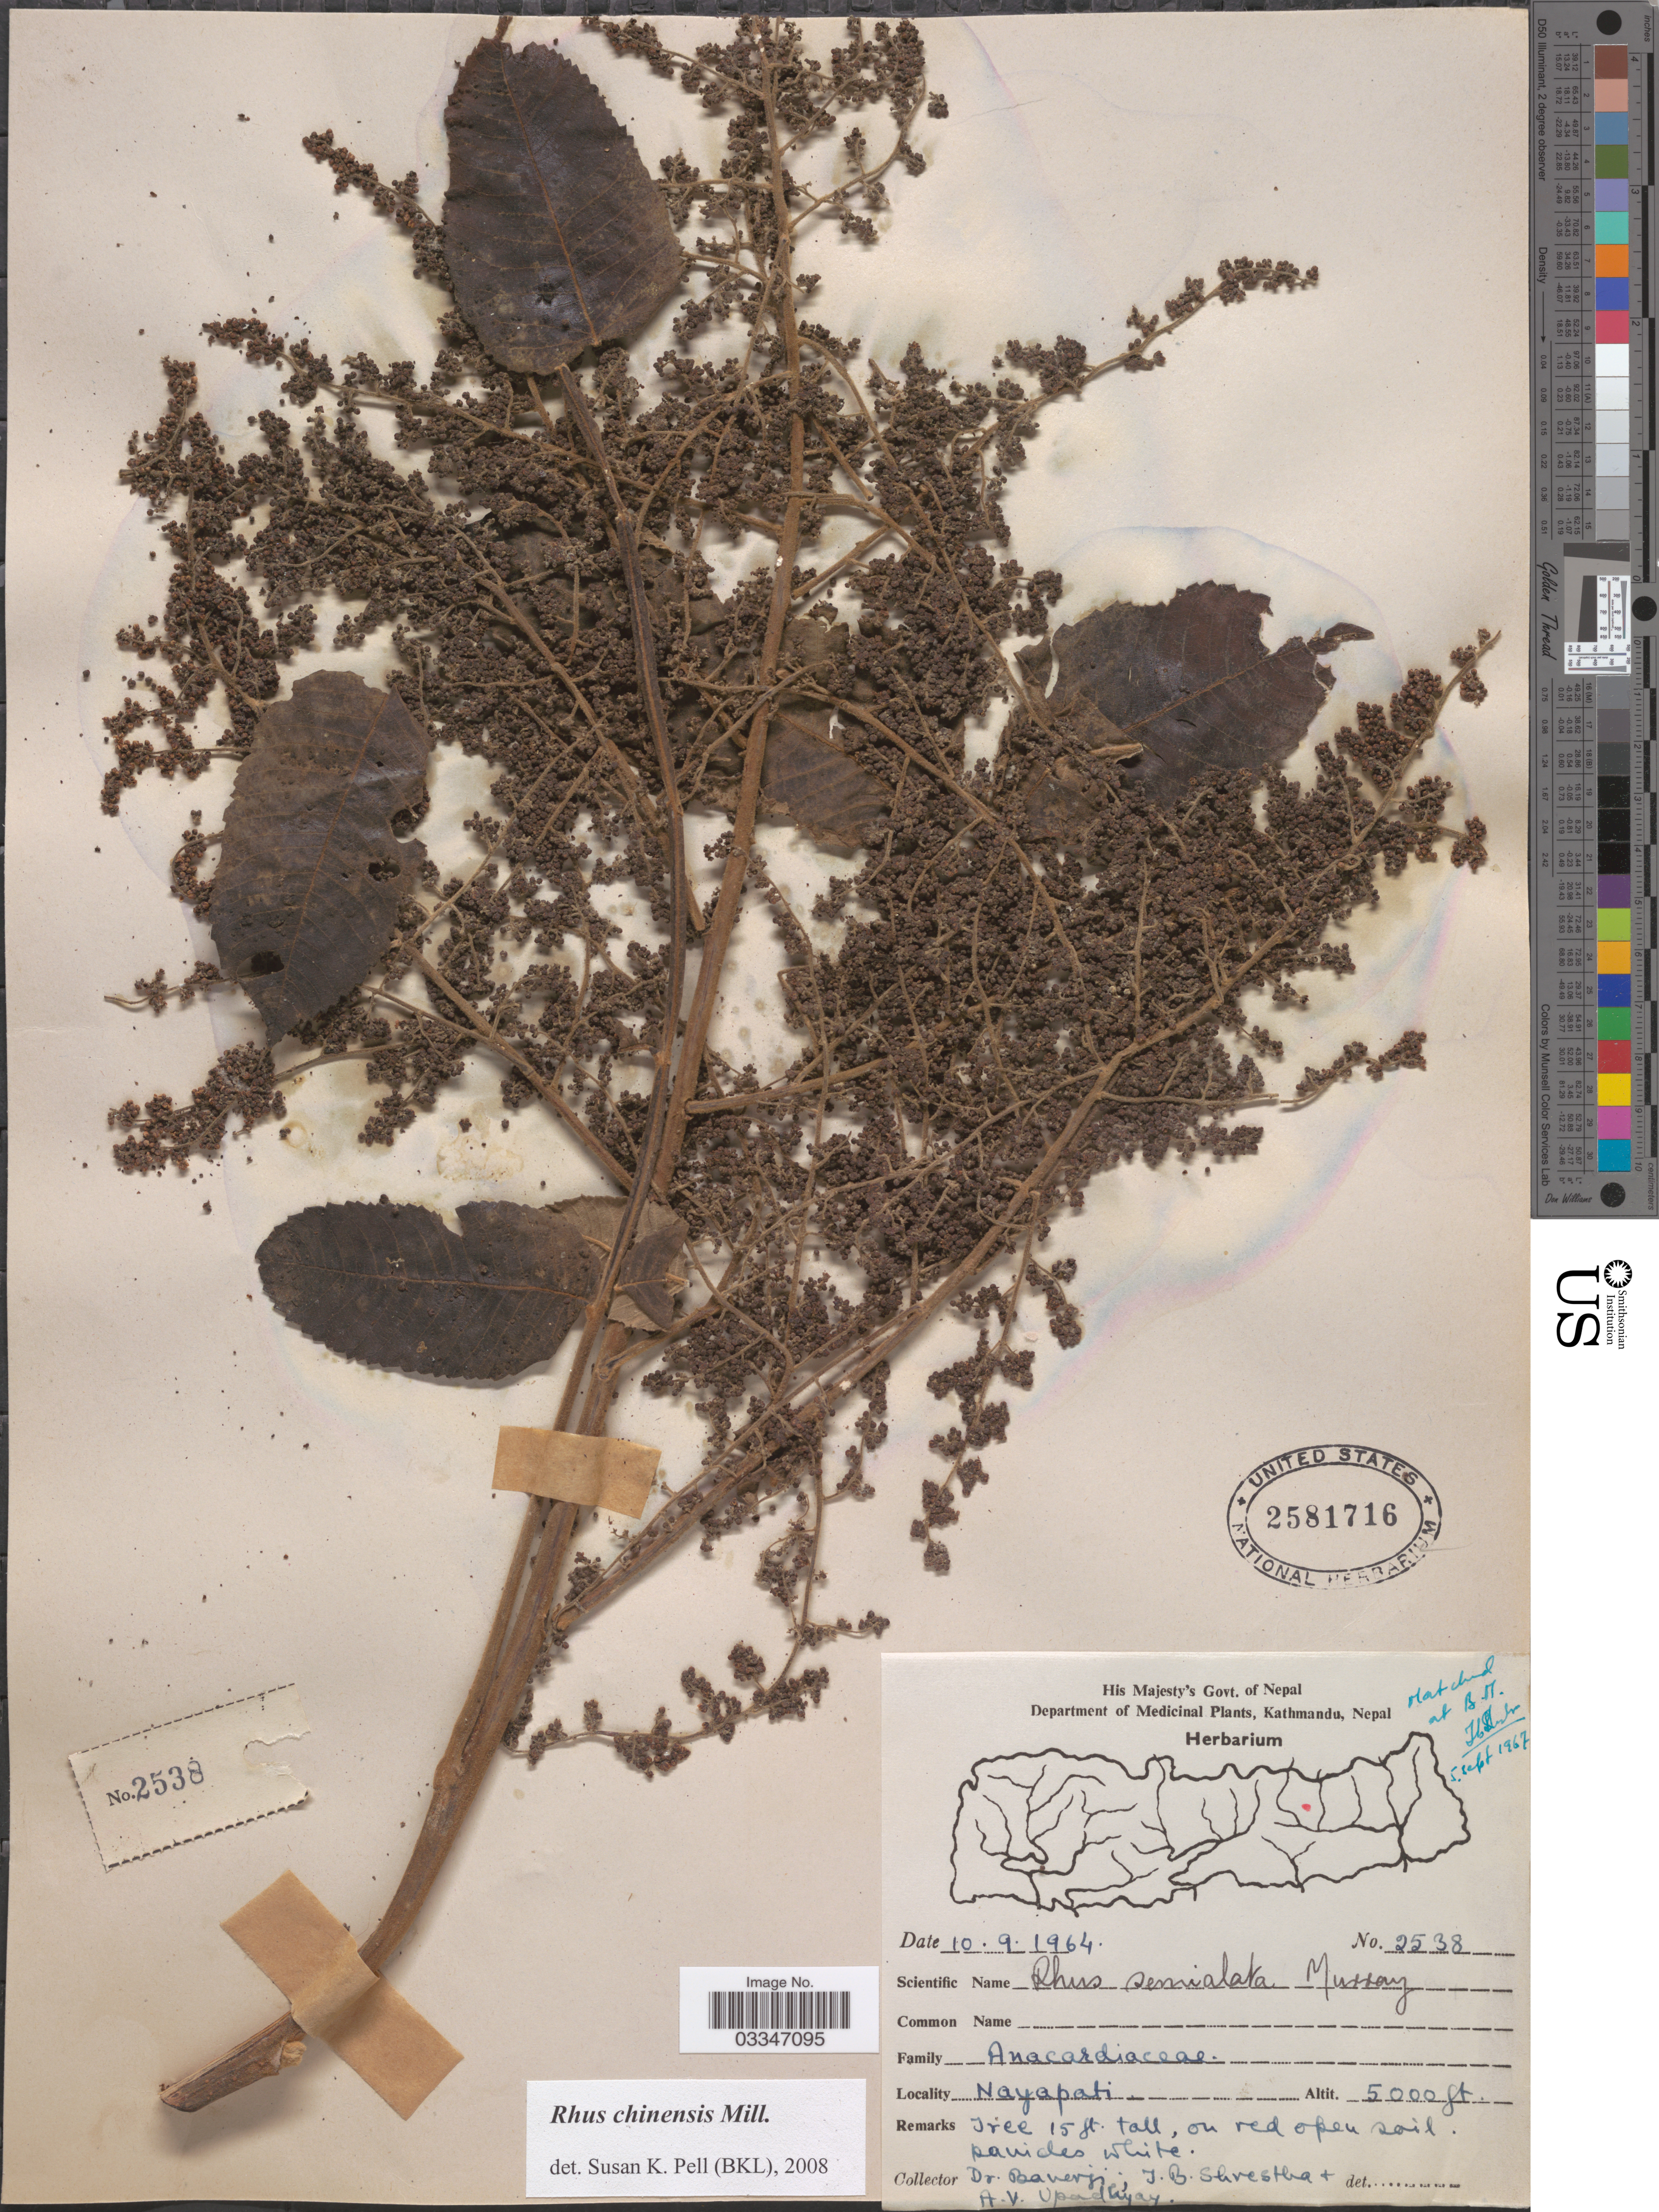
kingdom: Plantae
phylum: Tracheophyta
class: Magnoliopsida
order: Sapindales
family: Anacardiaceae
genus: Rhus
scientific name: Rhus chinensis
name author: Mill.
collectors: -. Banerji, I. Shresta & A. Upadhya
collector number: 2538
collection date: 1964-09-10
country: Nepal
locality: Nayapati.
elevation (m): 1524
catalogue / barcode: US 2581716